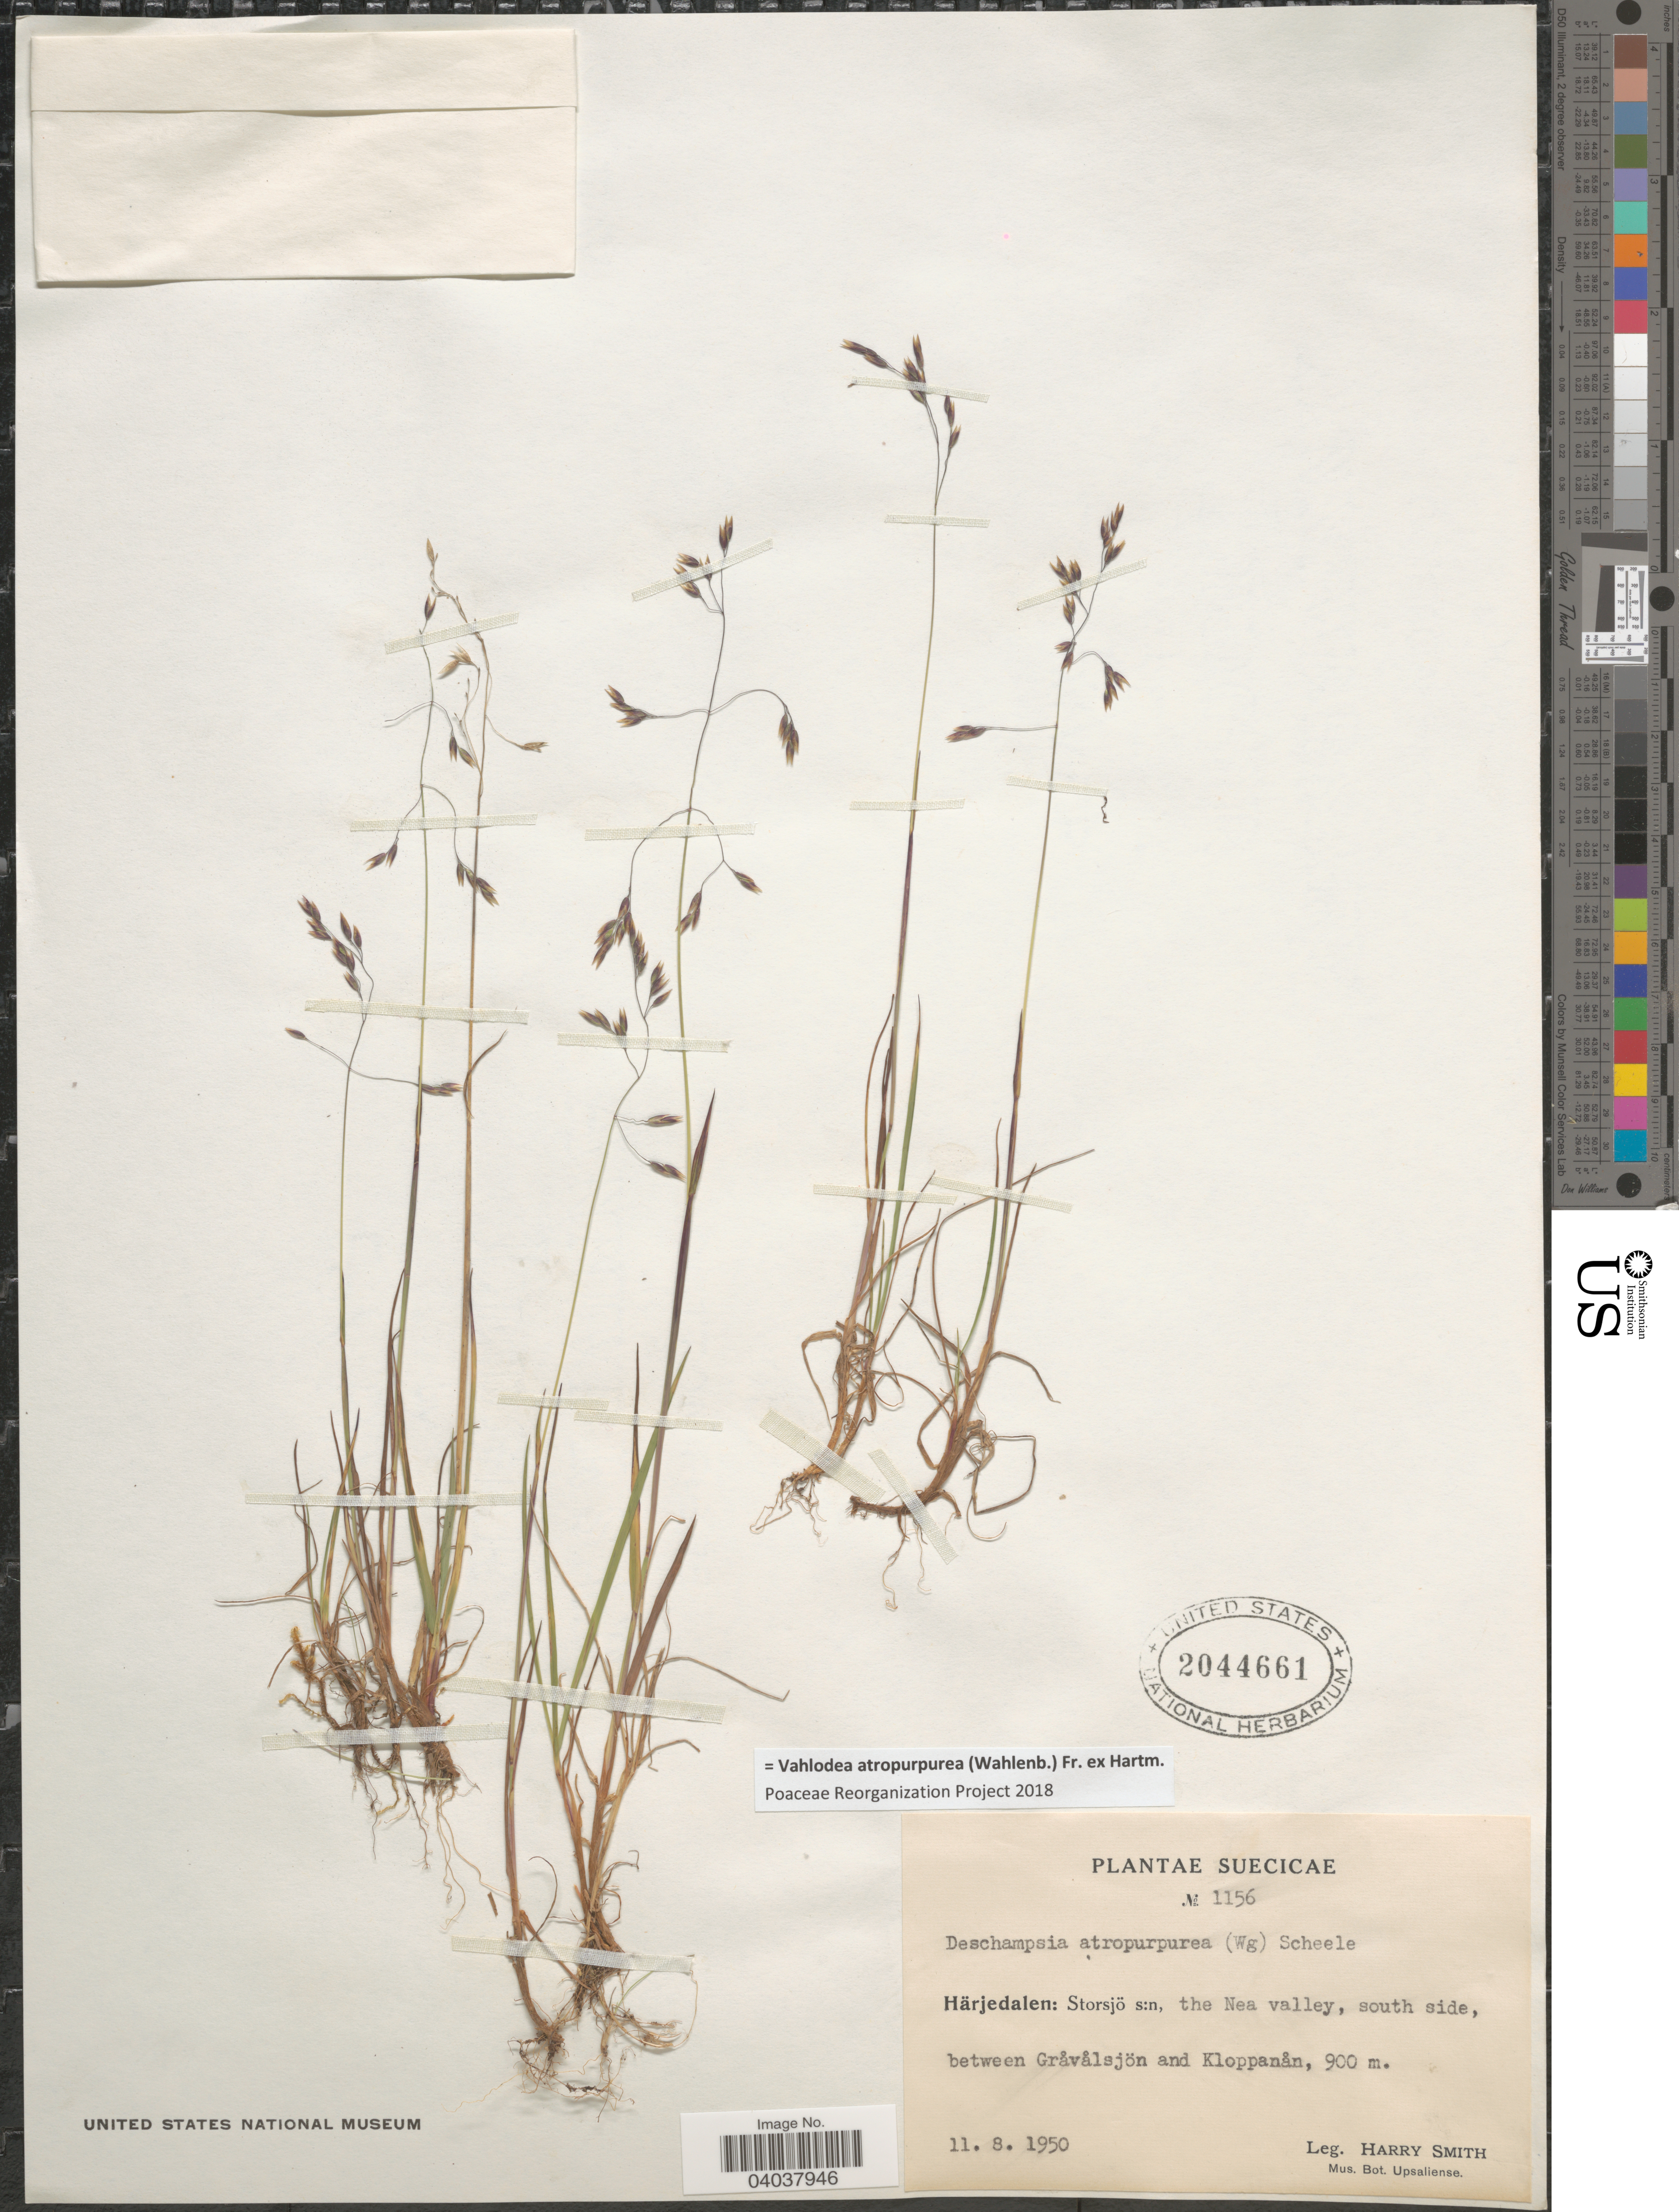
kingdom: Plantae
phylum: Tracheophyta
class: Liliopsida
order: Poales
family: Poaceae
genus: Vahlodea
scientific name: Vahlodea atropurpurea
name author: (Wahlenb.) Fr. ex Hartm.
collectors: H. Smith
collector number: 1156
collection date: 1950-08-11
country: Sweden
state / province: Jamtland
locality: Suecicae. Härjedalen: Storsjö s:n, the Nea valley, south side, between Gråvålsjön and Kloppanån.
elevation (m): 900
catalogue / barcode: US 2044661